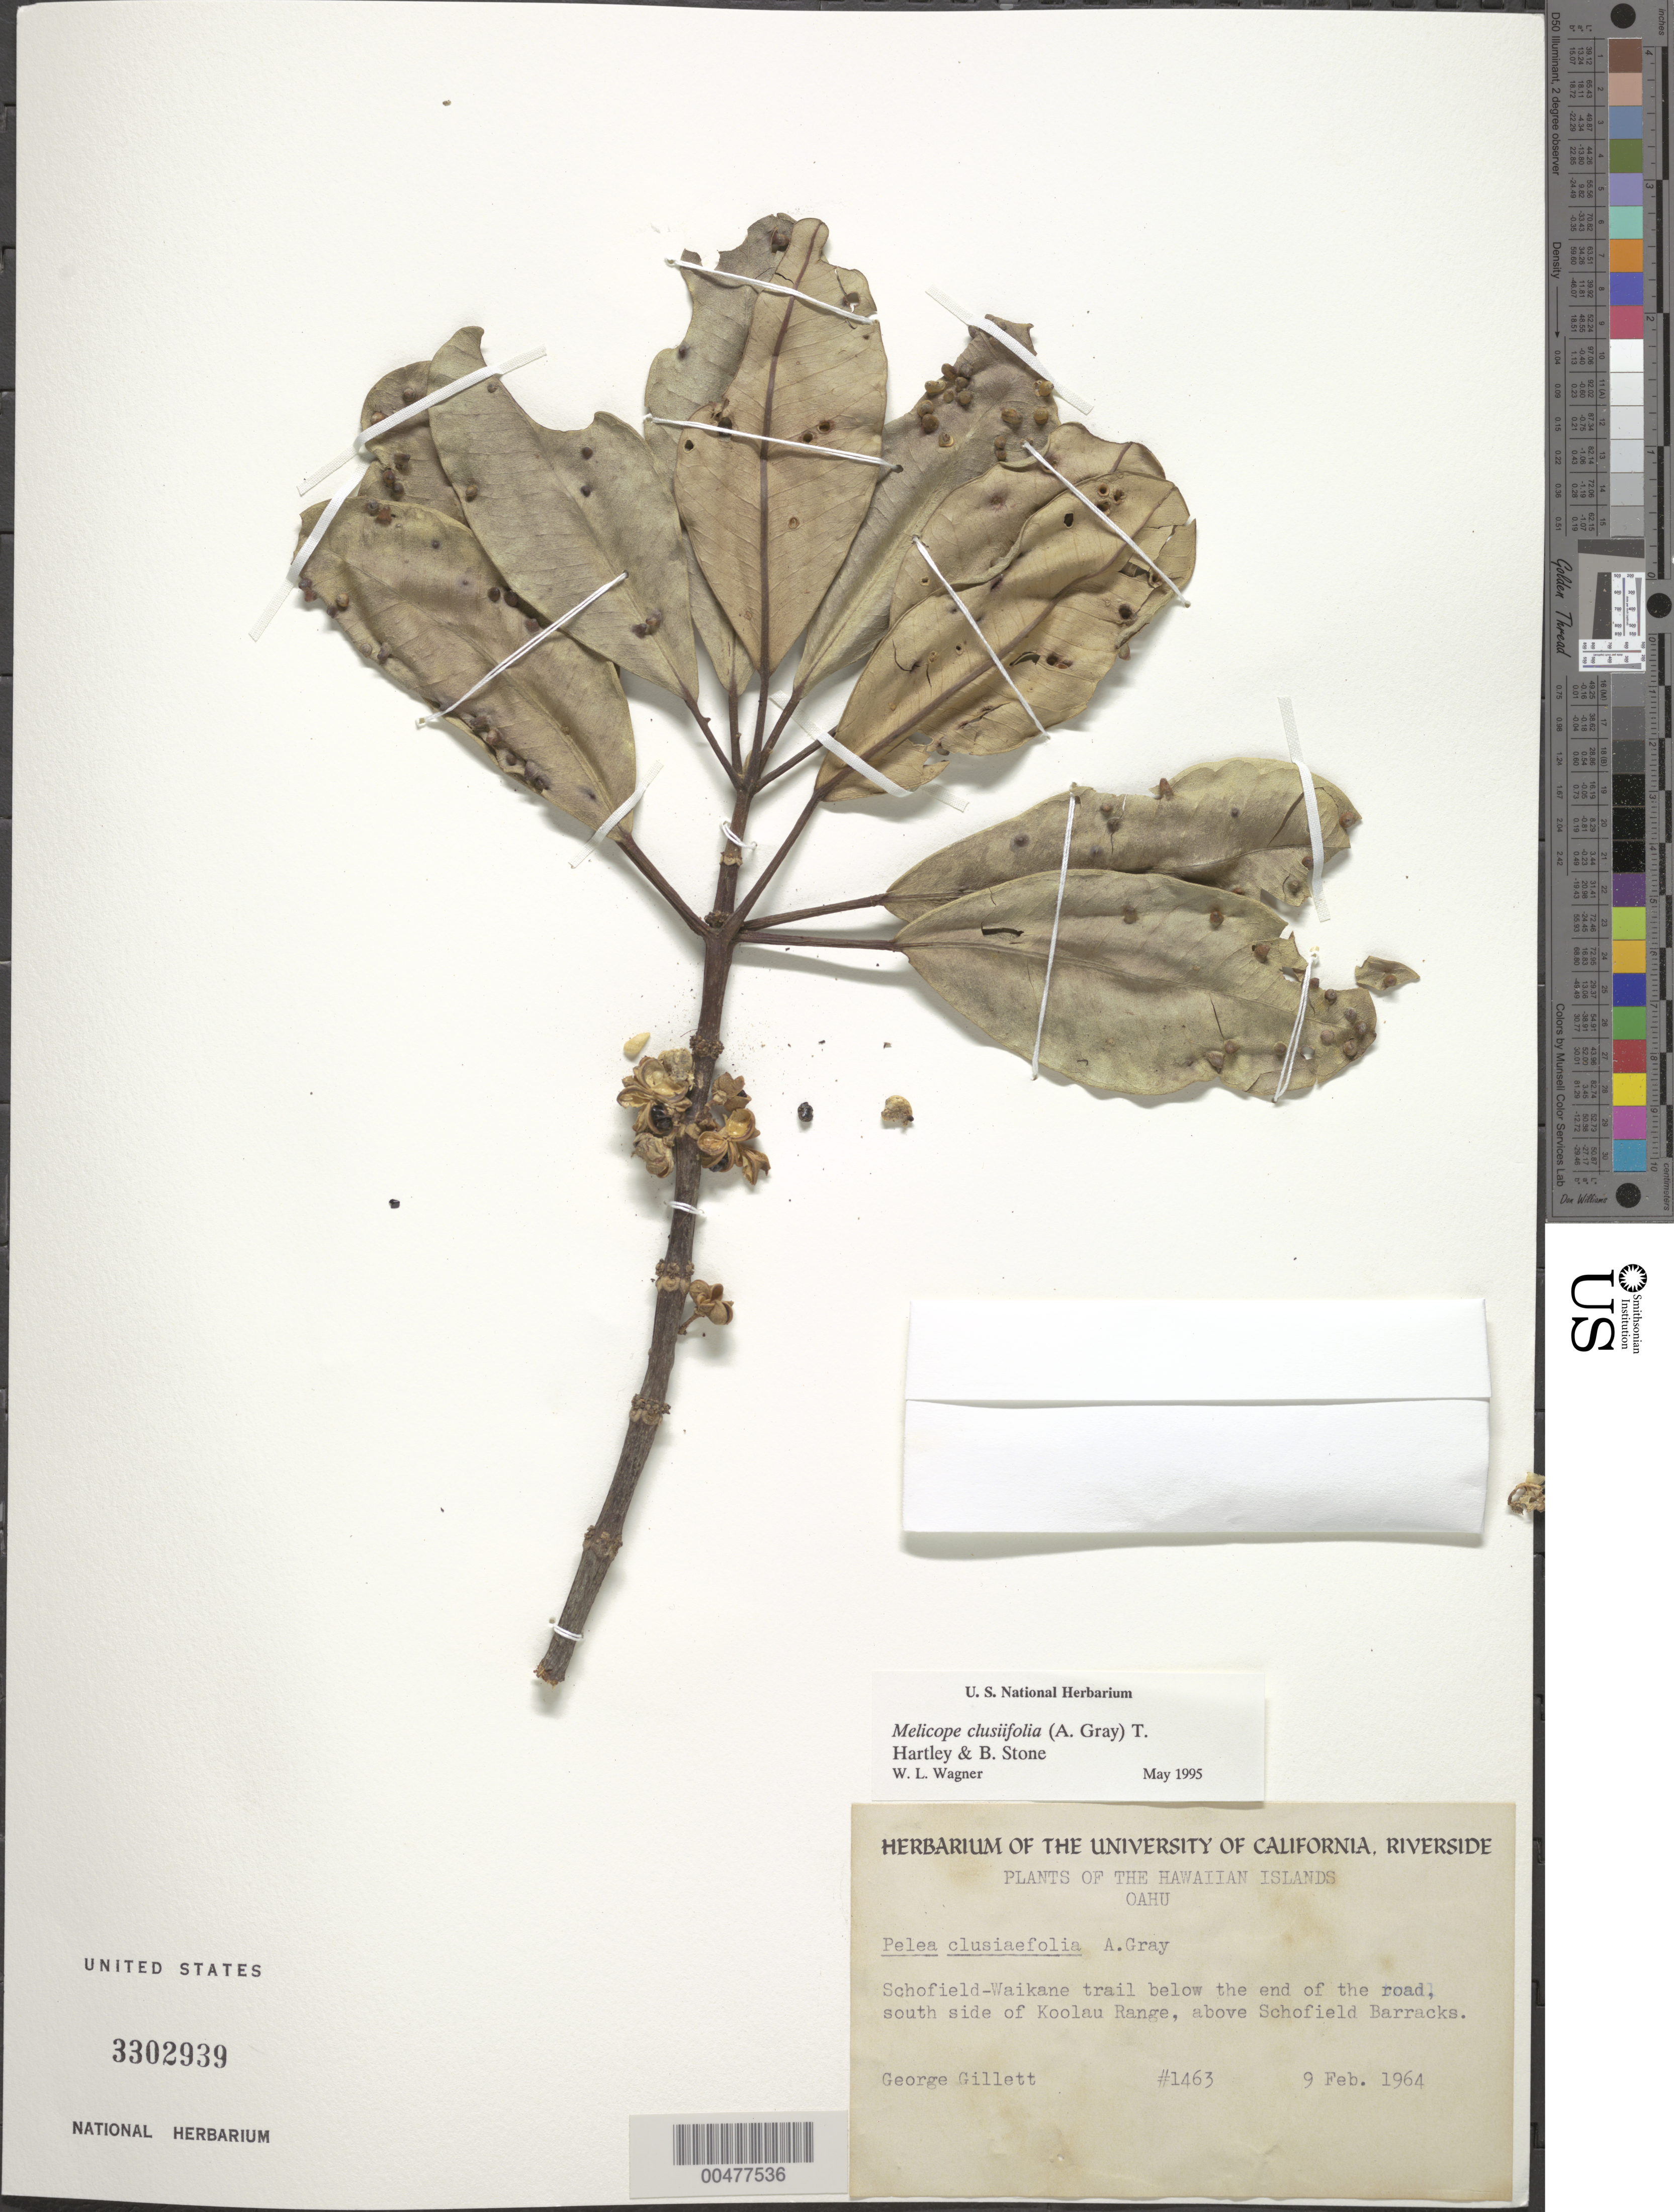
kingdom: Plantae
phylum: Tracheophyta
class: Magnoliopsida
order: Sapindales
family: Rutaceae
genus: Melicope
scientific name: Melicope clusiifolia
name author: (A. Gray) T.G. Hartley & B.C. Stone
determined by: Wagner, W. L., (BOT), Smithsonian Institution - National Museum of Natural History (UNITED STATES)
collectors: G. Gillett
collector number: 1463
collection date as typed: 9 Feb 1964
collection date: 1964-02-09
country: United States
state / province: Hawaii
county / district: Honolulu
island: Oahu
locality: Schofield-Waikane trail below the end of the rd., S side of Koolau Range, above Schofield Barracks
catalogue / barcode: US 3302939